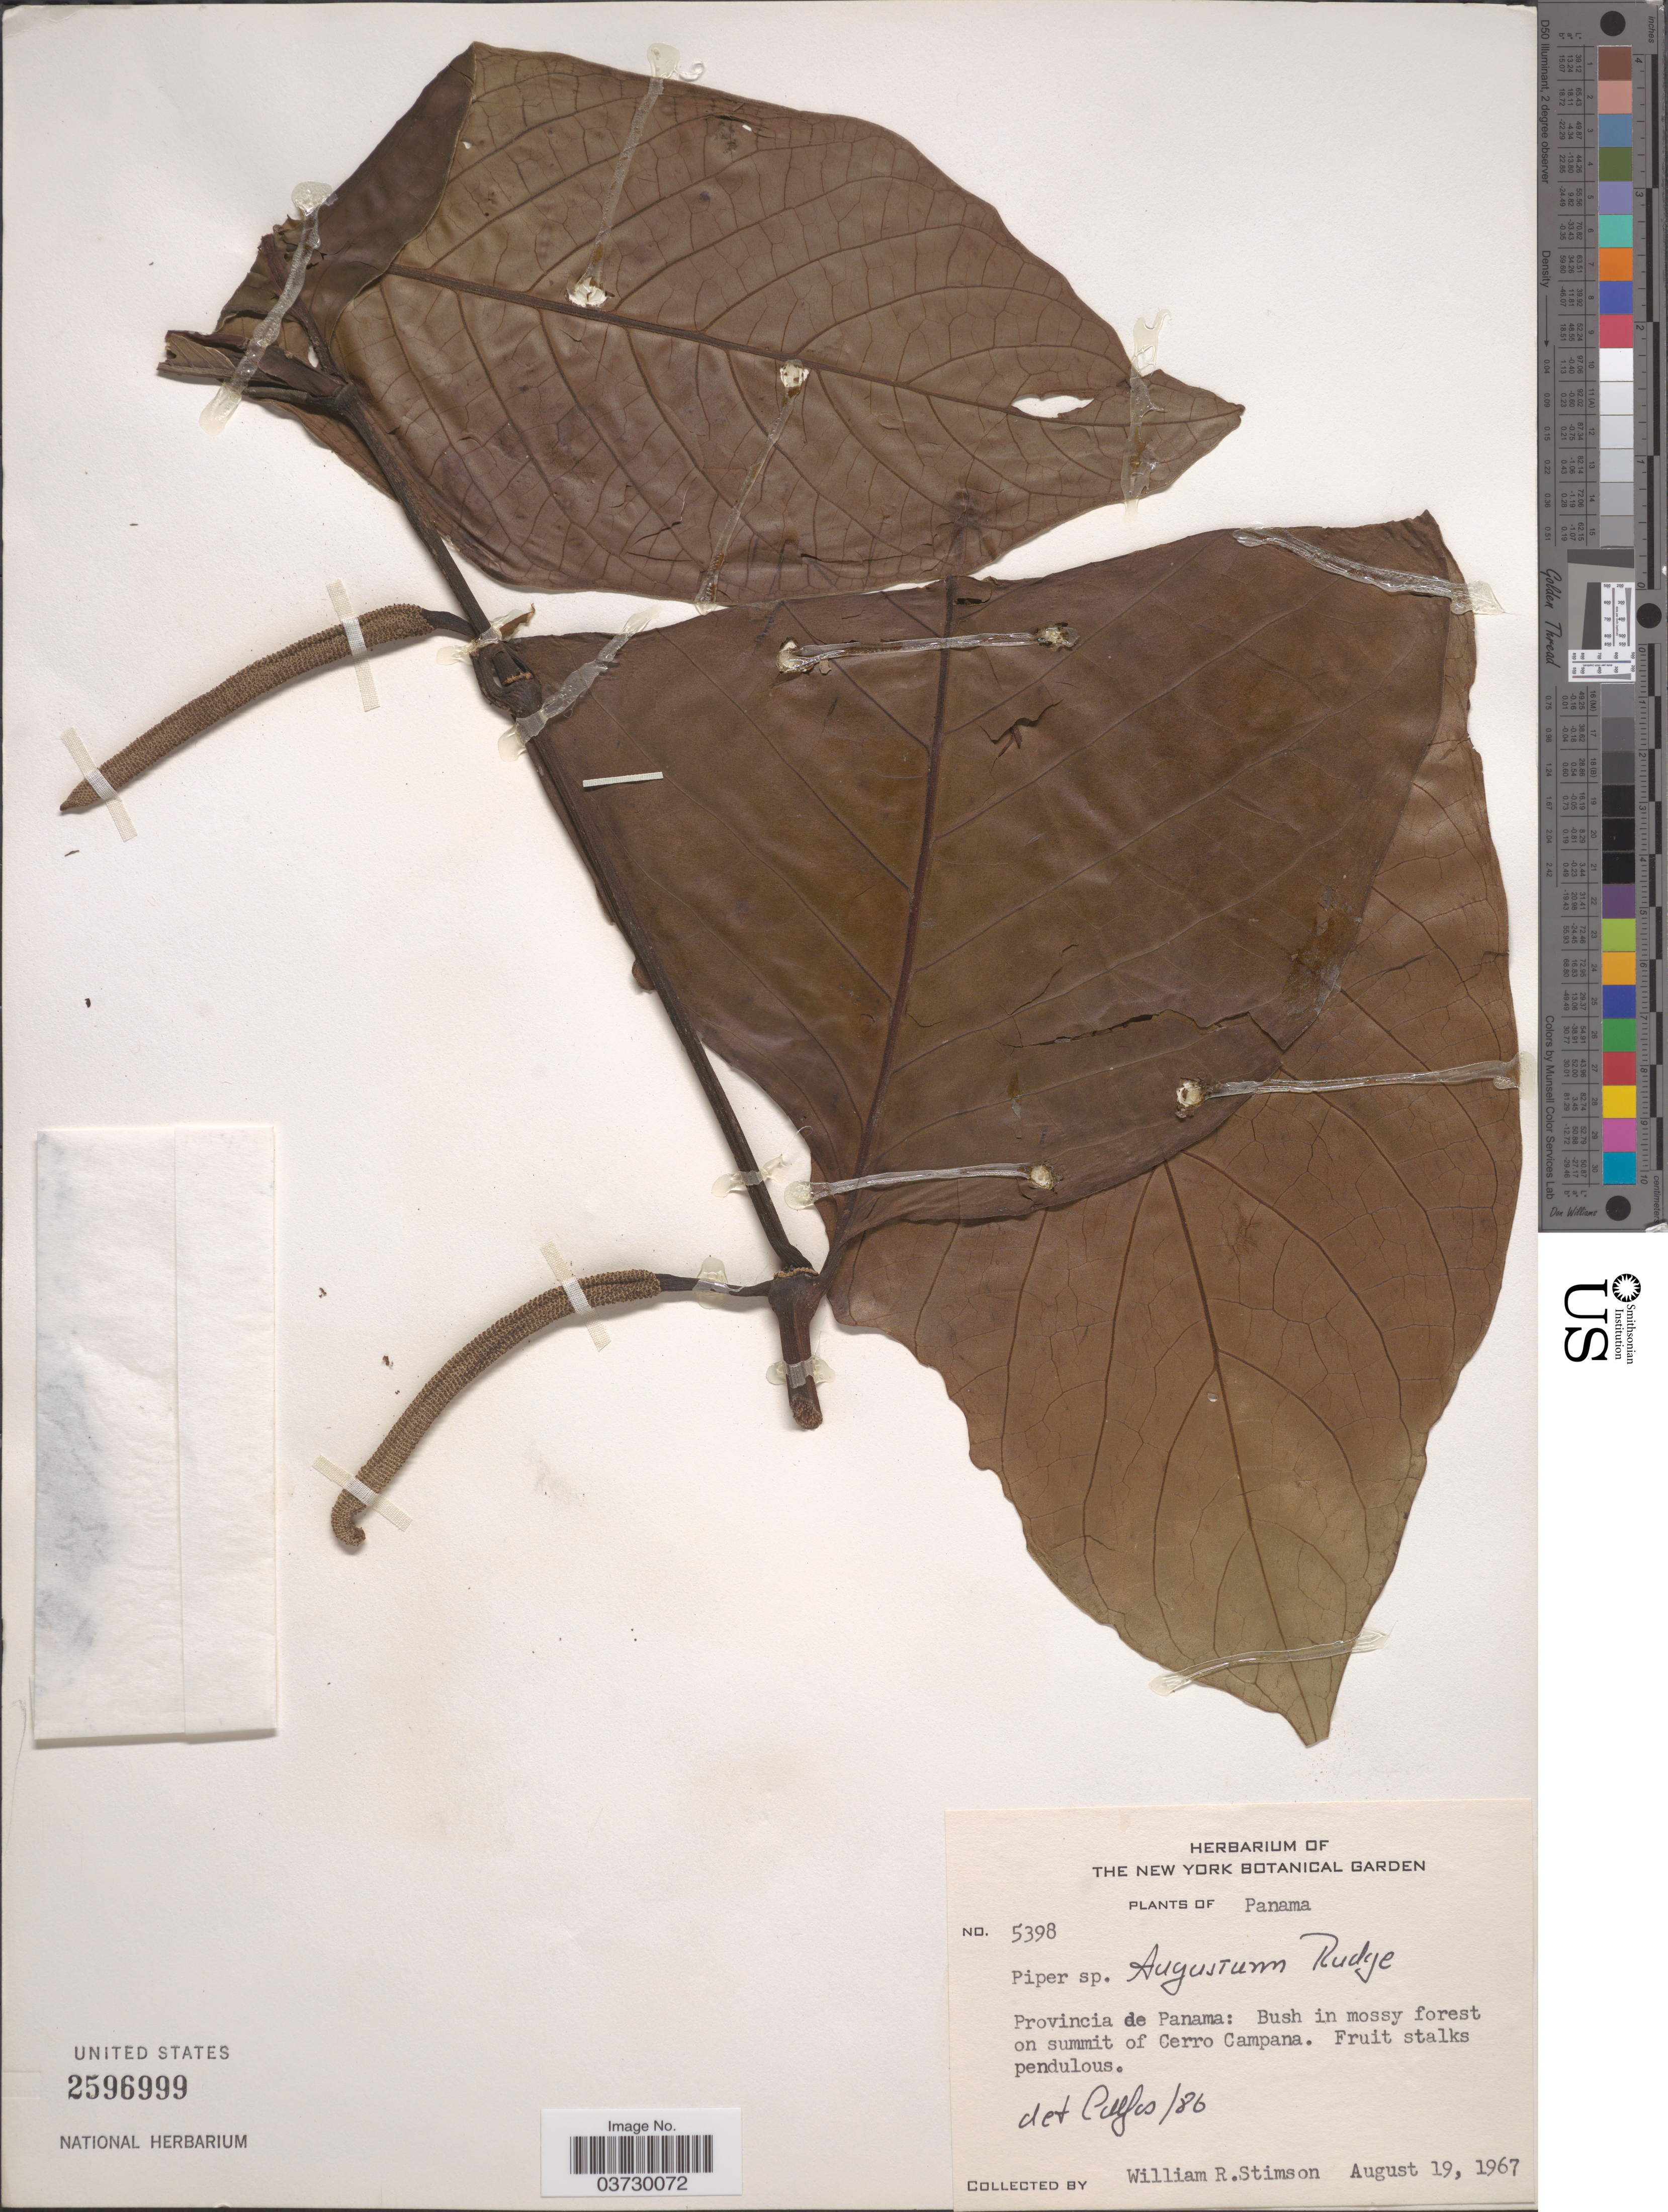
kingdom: Plantae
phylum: Tracheophyta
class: Magnoliopsida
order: Piperales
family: Piperaceae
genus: Piper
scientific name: Piper augustum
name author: Rudge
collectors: W. R. Stimson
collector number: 5398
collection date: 1967-08-19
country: Panama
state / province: Panamá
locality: Bush in mossy forest on summit of Cerro Campana.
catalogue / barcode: US 2596999